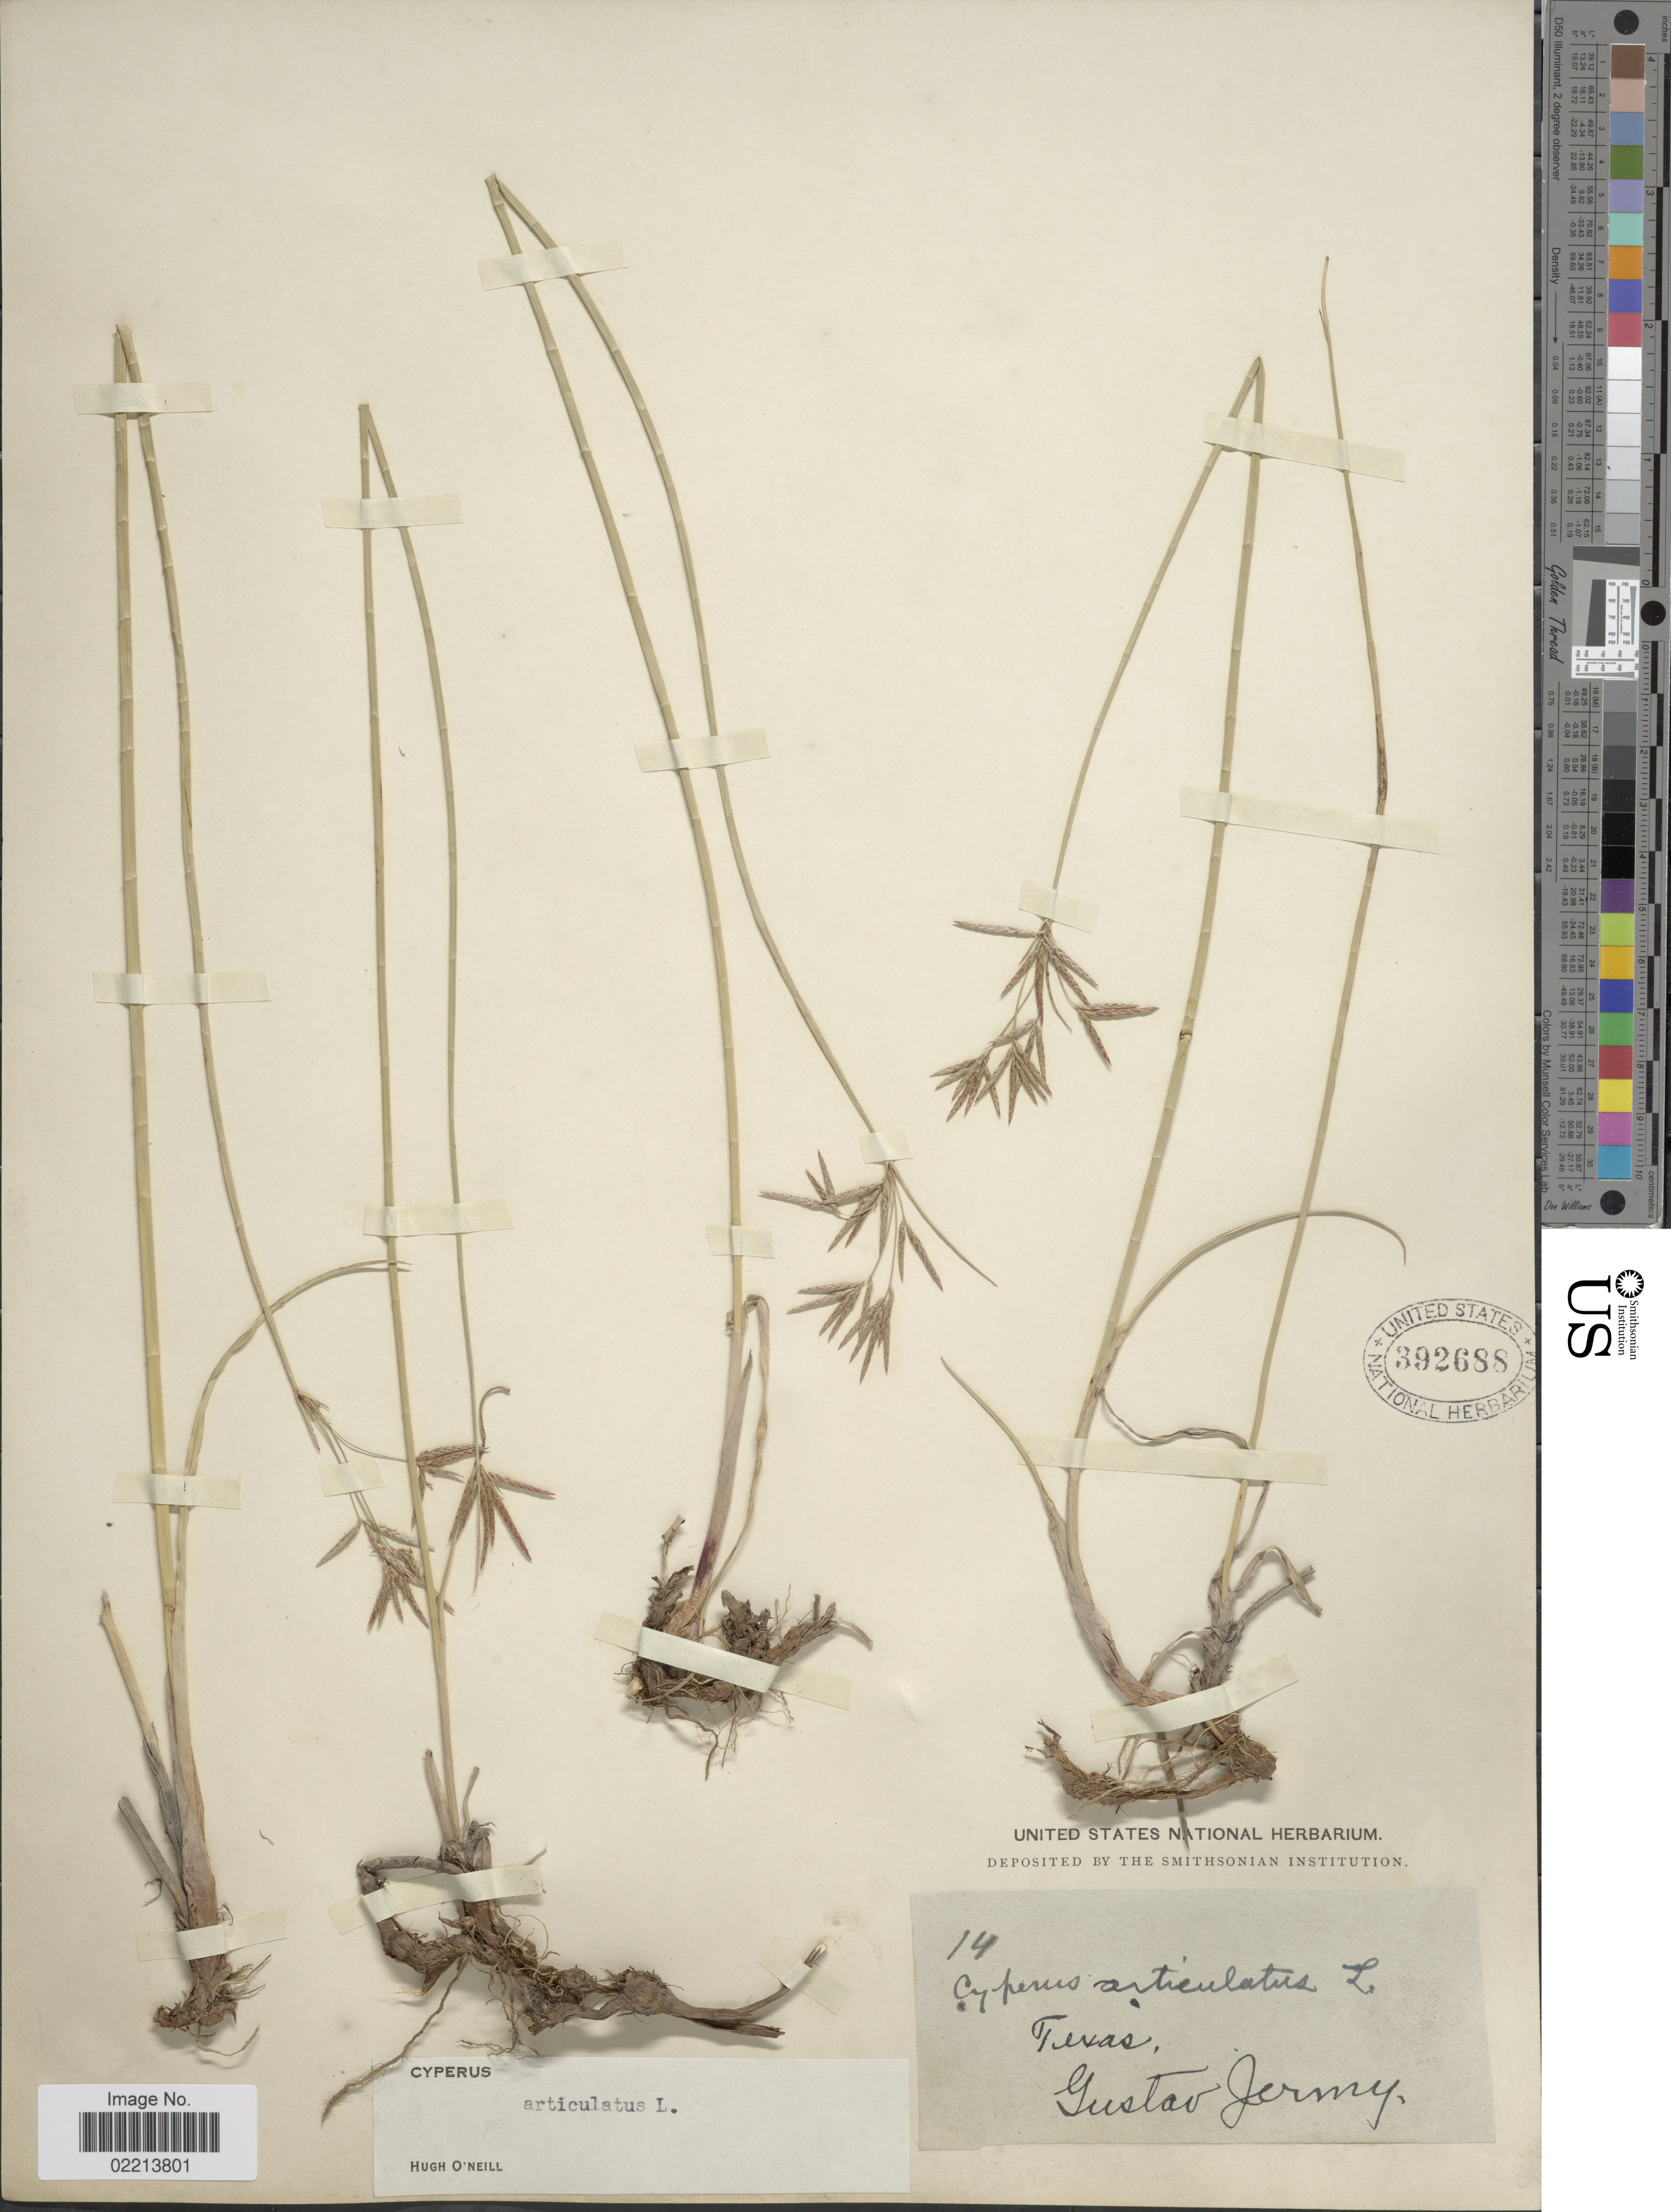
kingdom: Plantae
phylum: Tracheophyta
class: Liliopsida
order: Poales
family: Cyperaceae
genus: Cyperus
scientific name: Cyperus articulatus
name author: L.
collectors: G. Jermy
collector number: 14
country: United States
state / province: Texas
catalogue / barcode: US 392688